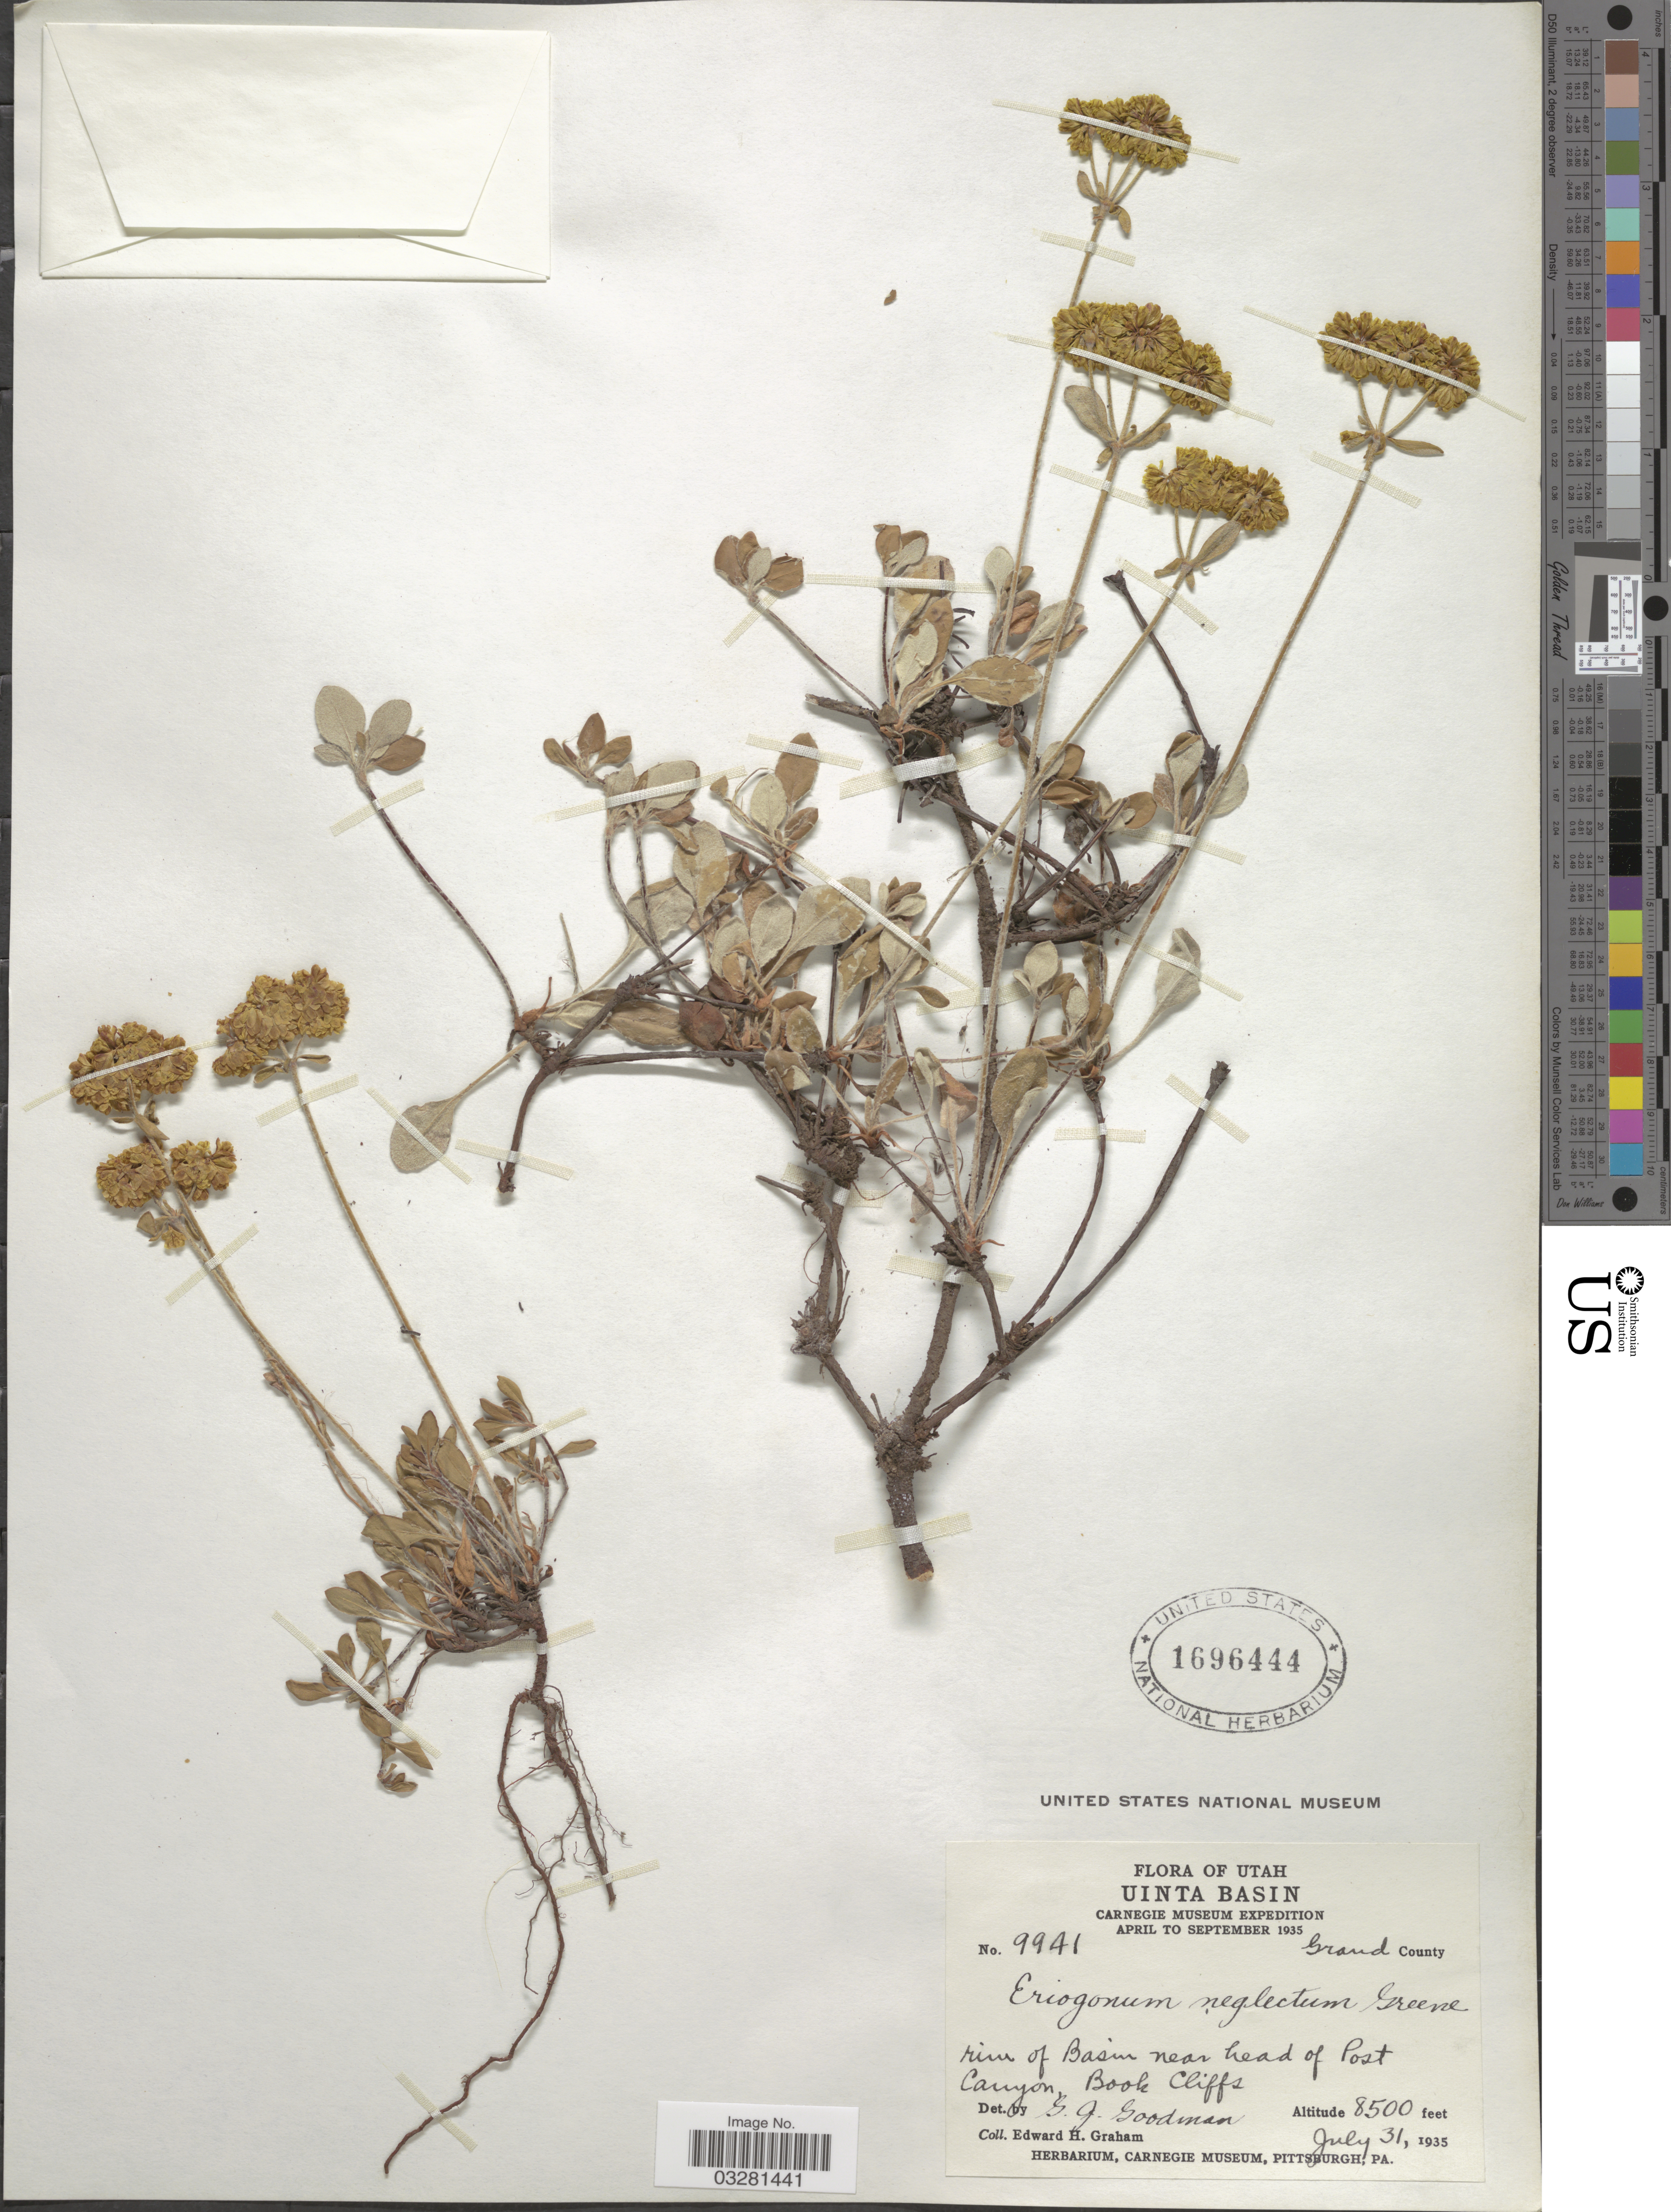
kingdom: Plantae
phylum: Tracheophyta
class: Magnoliopsida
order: Caryophyllales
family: Polygonaceae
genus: Eriogonum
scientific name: Eriogonum umbellatum var. umbellatum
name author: Torr.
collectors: E. H. Graham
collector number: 9941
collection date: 1935-07-31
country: United States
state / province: Utah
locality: Uinta Basin. Grand County. Rim of Basin near head of Post Canyon, Book Cliffs.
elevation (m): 2591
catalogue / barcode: US 1696444